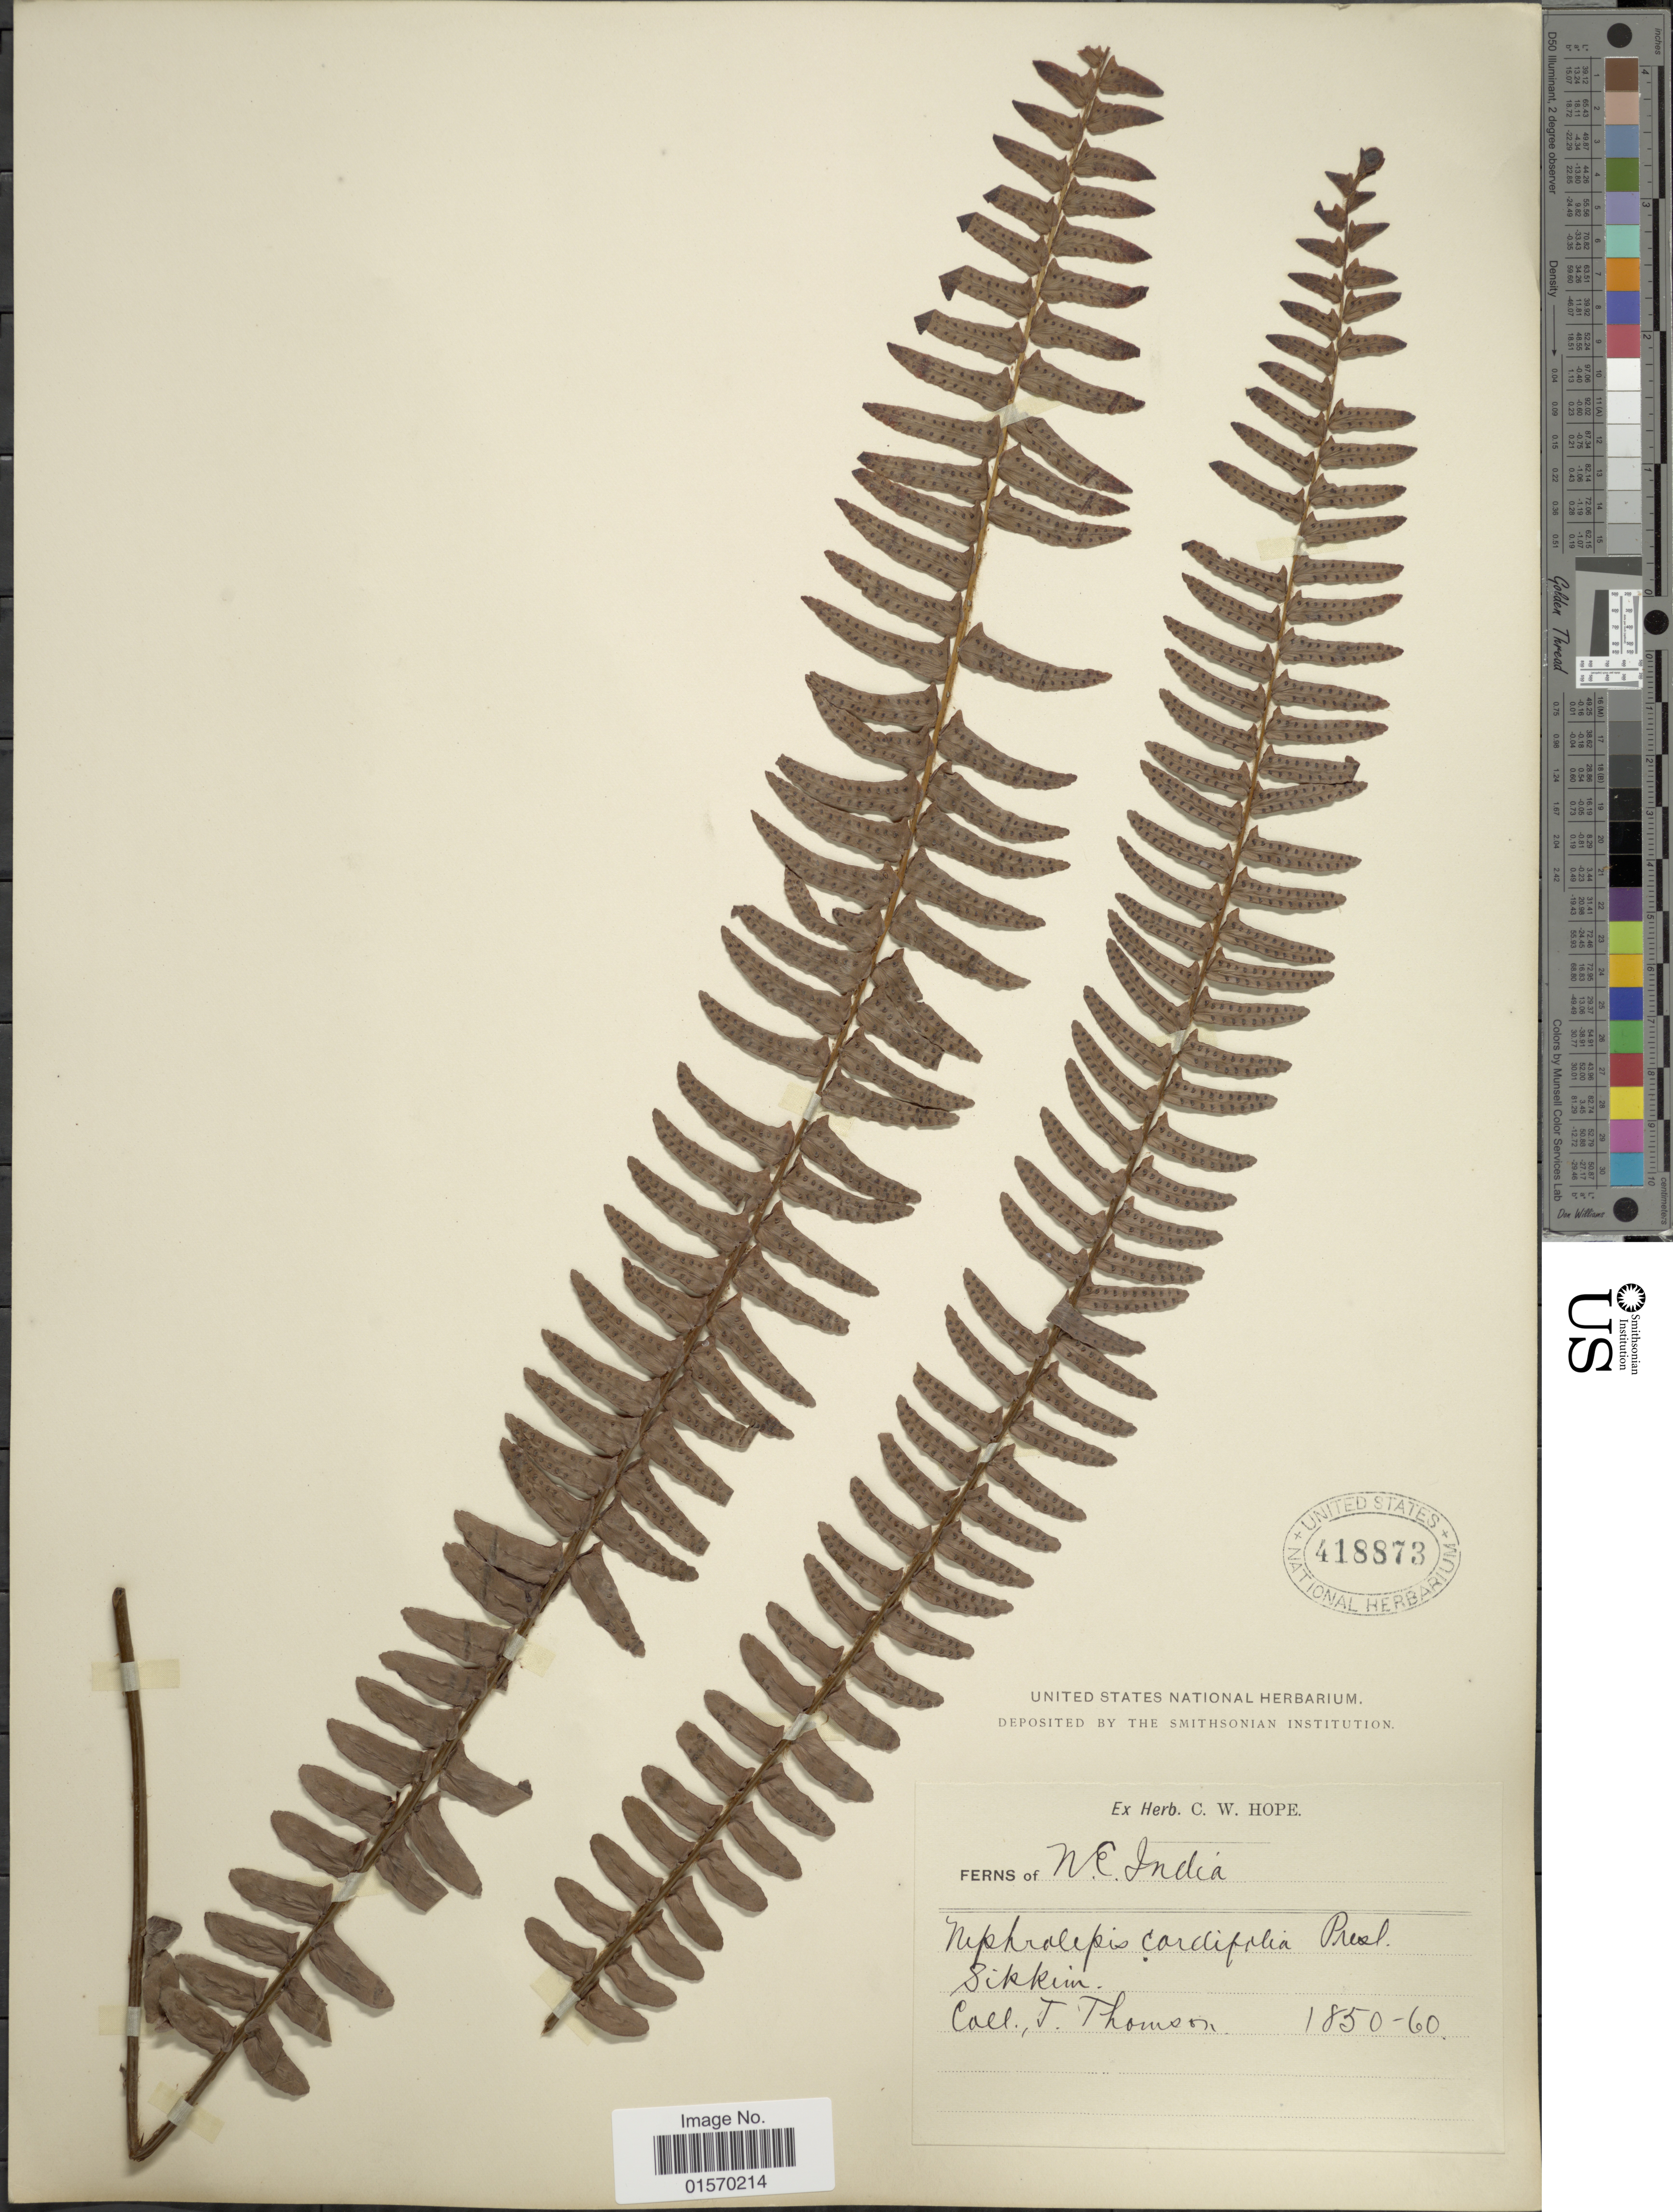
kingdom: Plantae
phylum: Tracheophyta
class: Polypodiopsida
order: Polypodiales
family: Nephrolepidaceae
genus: Nephrolepis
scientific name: Nephrolepis cordifolia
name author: (L.) C. Presl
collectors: T. Thomson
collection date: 1850/1860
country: India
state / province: Sikkim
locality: N. E. India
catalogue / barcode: US 418873